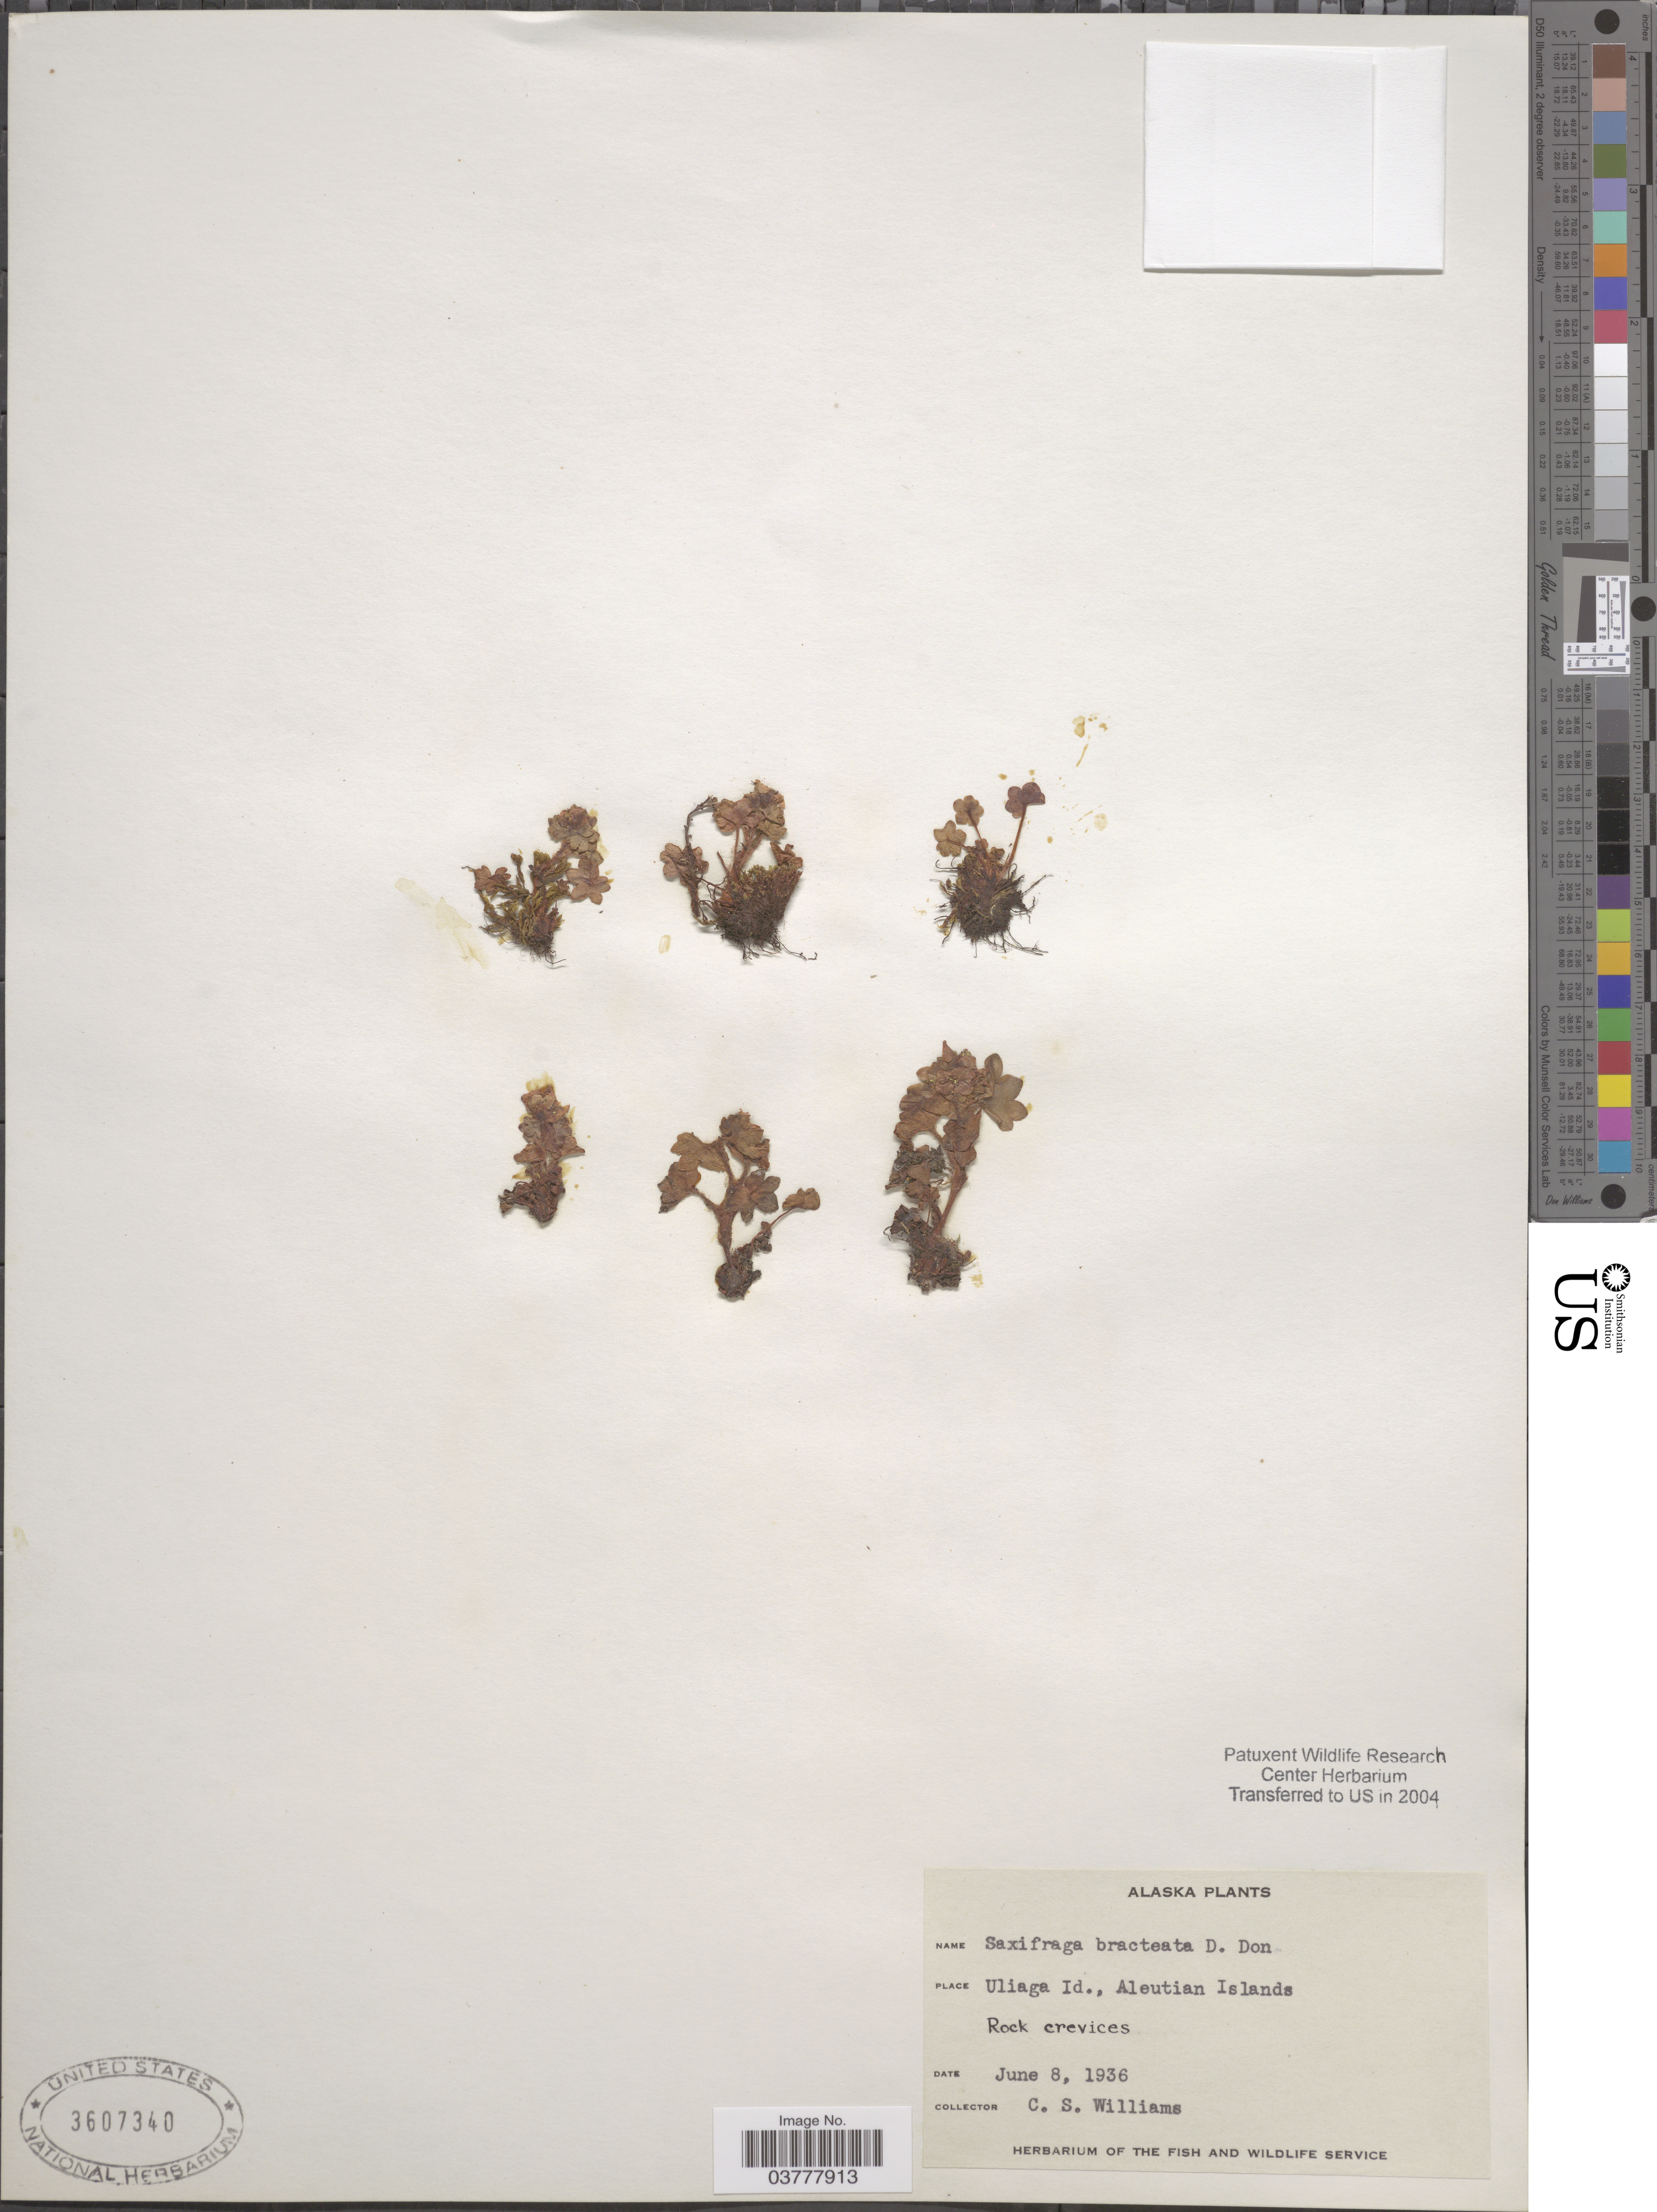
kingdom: Plantae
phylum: Tracheophyta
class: Magnoliopsida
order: Saxifragales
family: Saxifragaceae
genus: Saxifraga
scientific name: Saxifraga bracteata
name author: D. Don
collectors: C. Williams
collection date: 1936-06-08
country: United States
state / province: Alaska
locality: Uliaga Id., Aleutian Islands.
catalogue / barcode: US 3607340